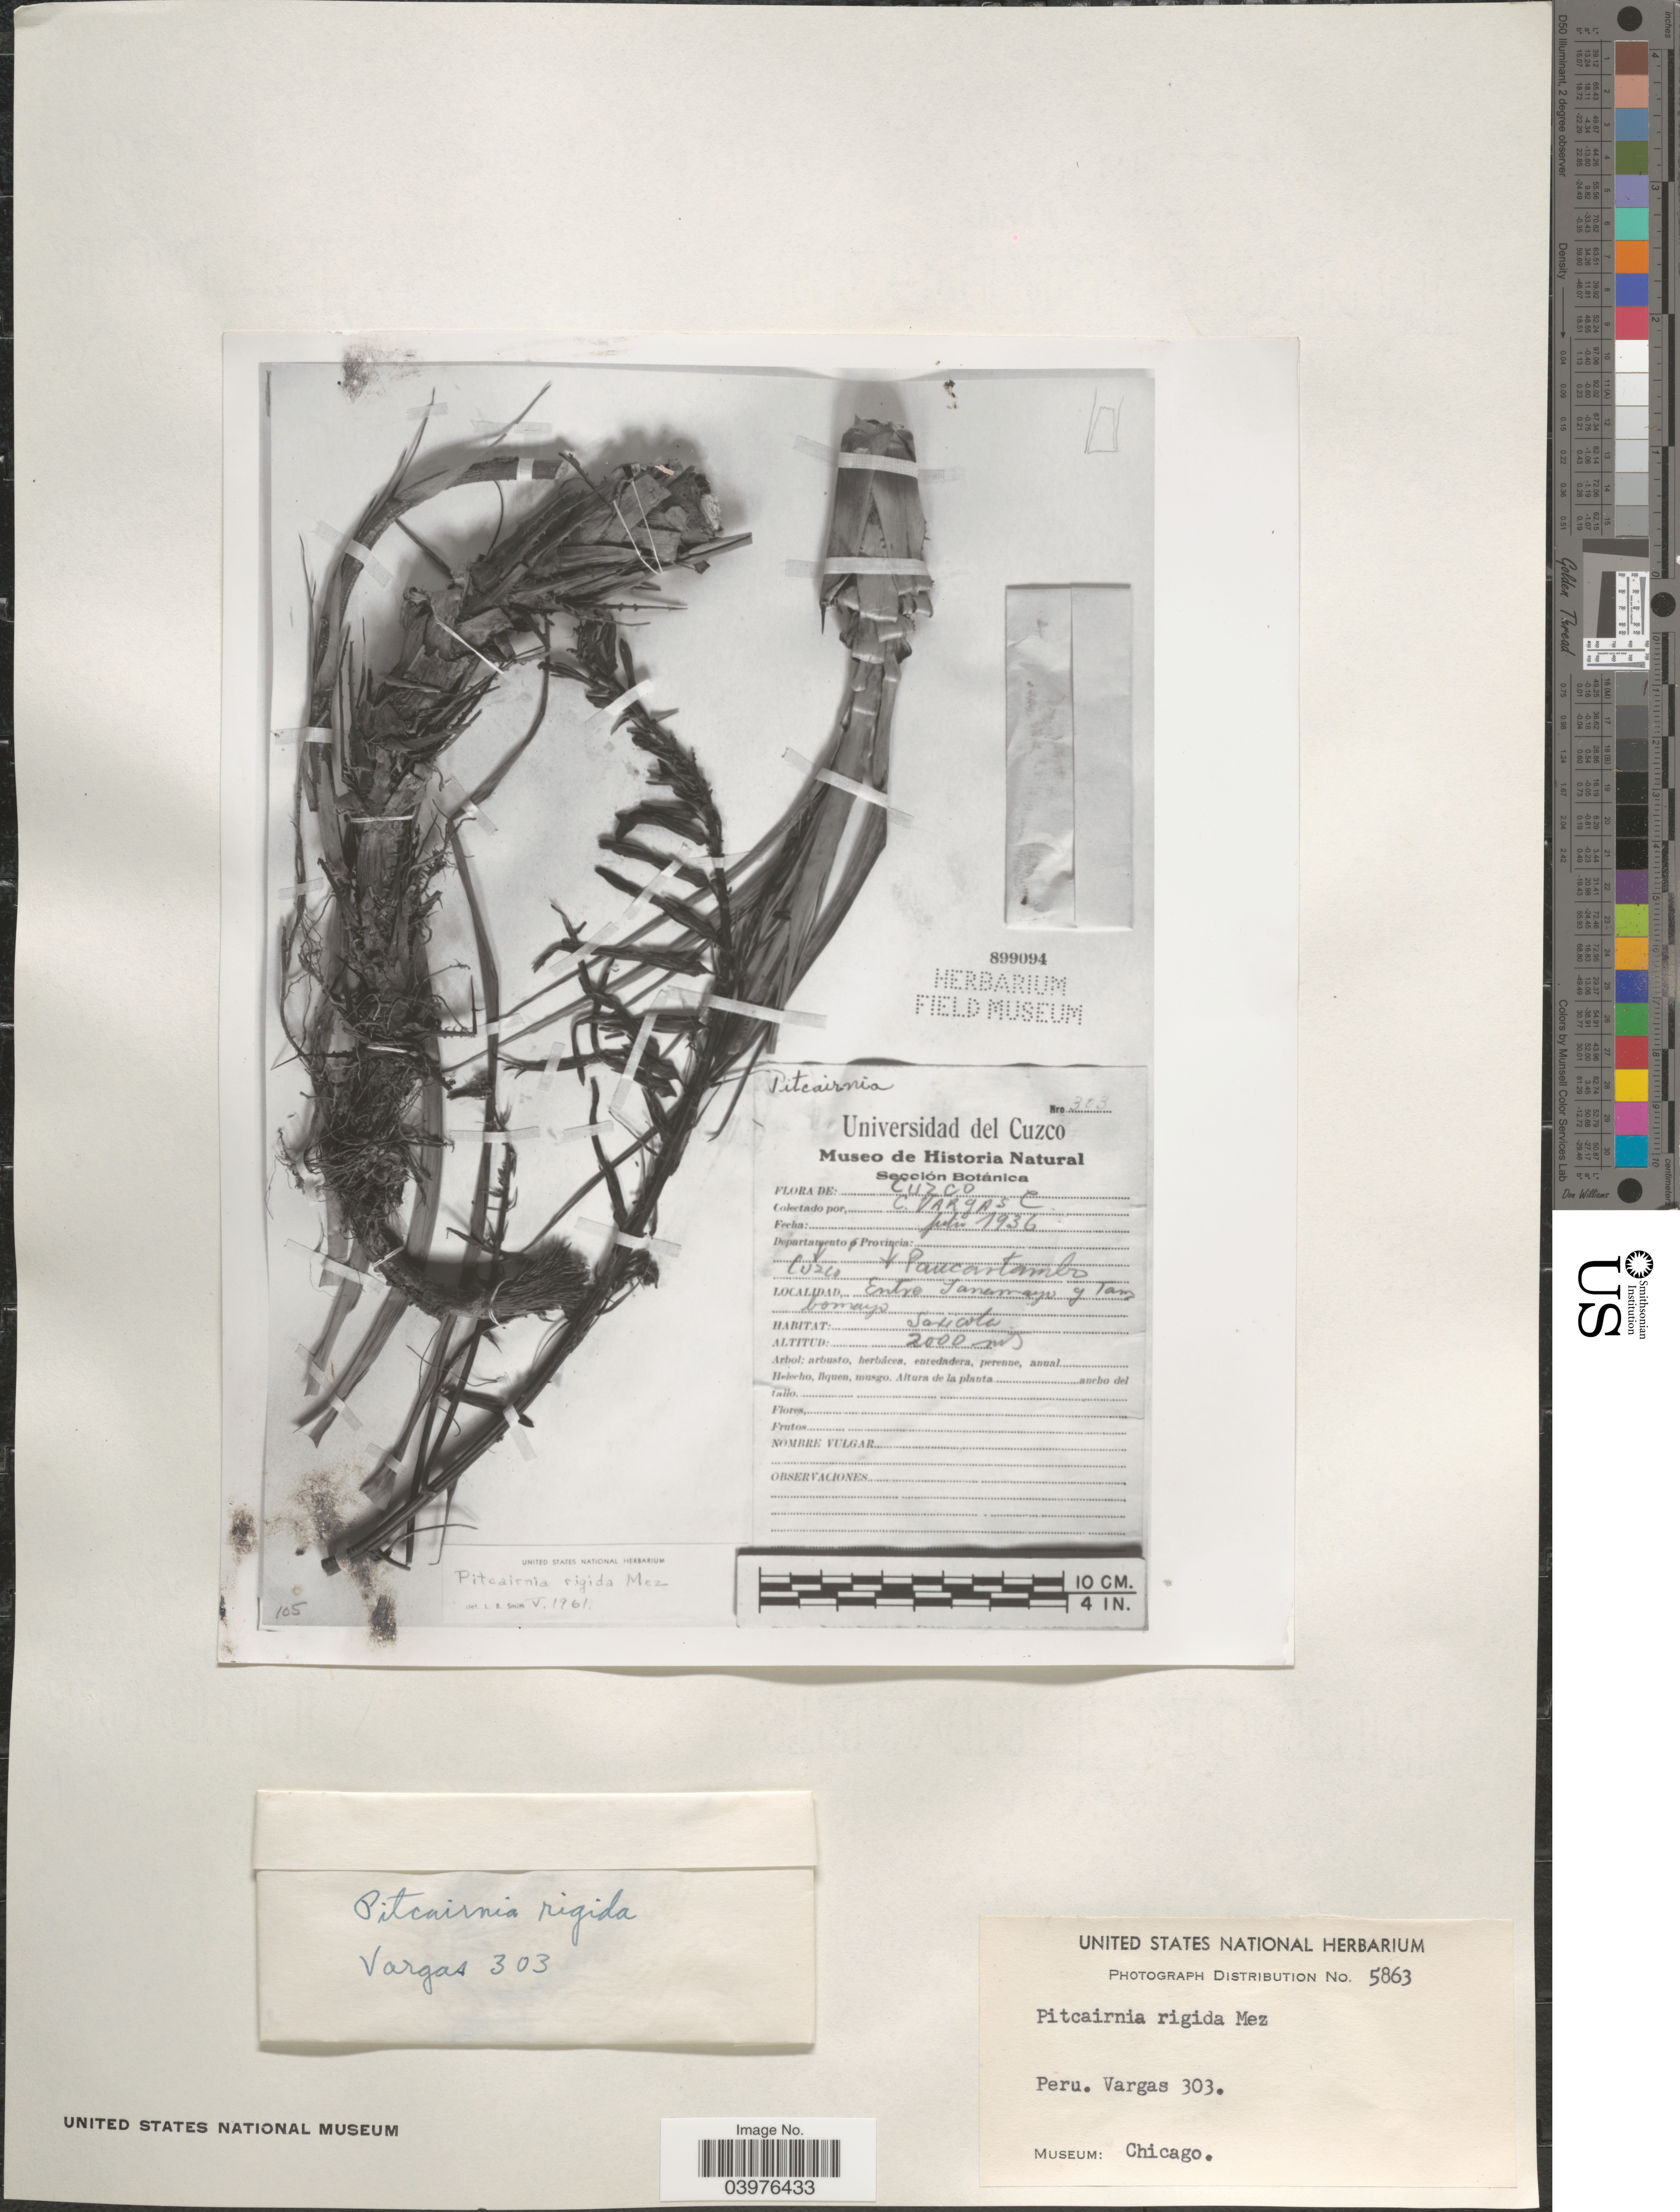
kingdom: Plantae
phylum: Tracheophyta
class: Liliopsida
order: Poales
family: Bromeliaceae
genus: Pitcairnia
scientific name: Pitcairnia rigida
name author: Mez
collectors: C. Vargas Calderón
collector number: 303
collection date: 1936-07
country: Peru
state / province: Cusco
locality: Cuzco. Departamento Cuzco, Provincia Paucartambo. Entre Sanamayo y Tambomayo.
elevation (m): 2000